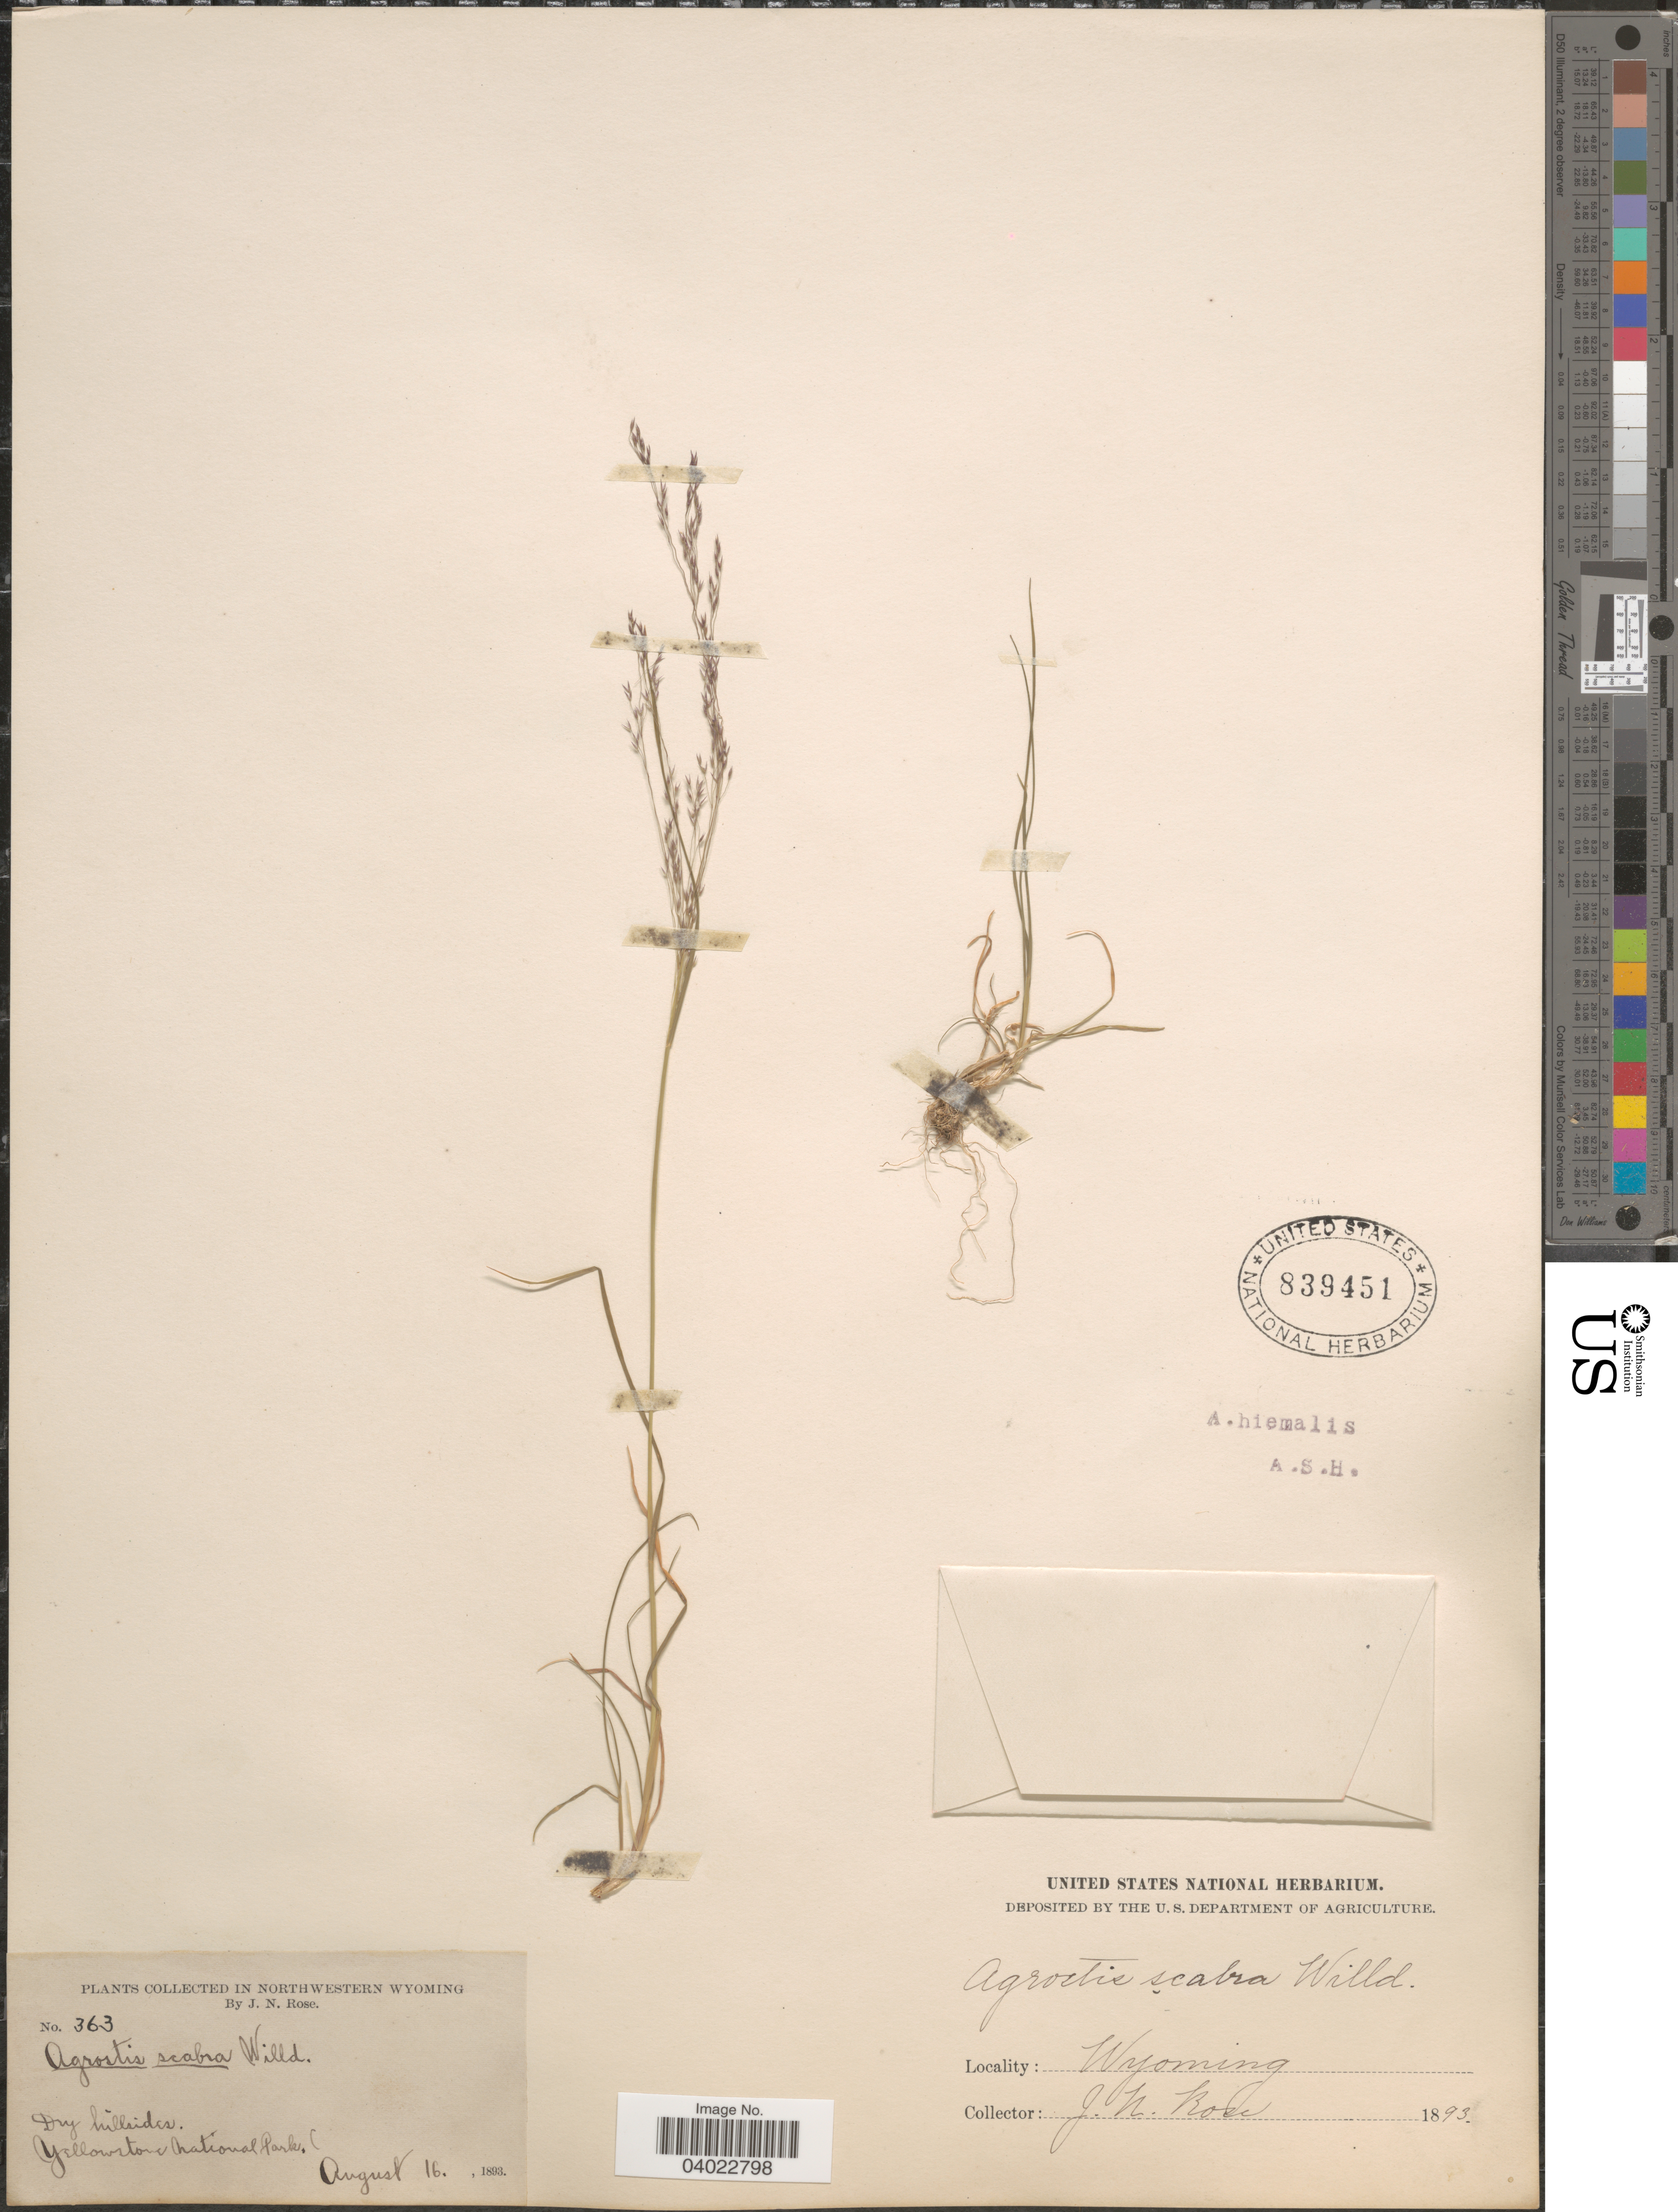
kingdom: Plantae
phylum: Tracheophyta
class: Liliopsida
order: Poales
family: Poaceae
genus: Agrostis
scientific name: Agrostis scabra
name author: Willd.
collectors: J. N. Rose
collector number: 363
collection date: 1893-08-16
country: United States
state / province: Wyoming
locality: In Northwestern Wyoming. Yellowstone National Park.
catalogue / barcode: US 839451